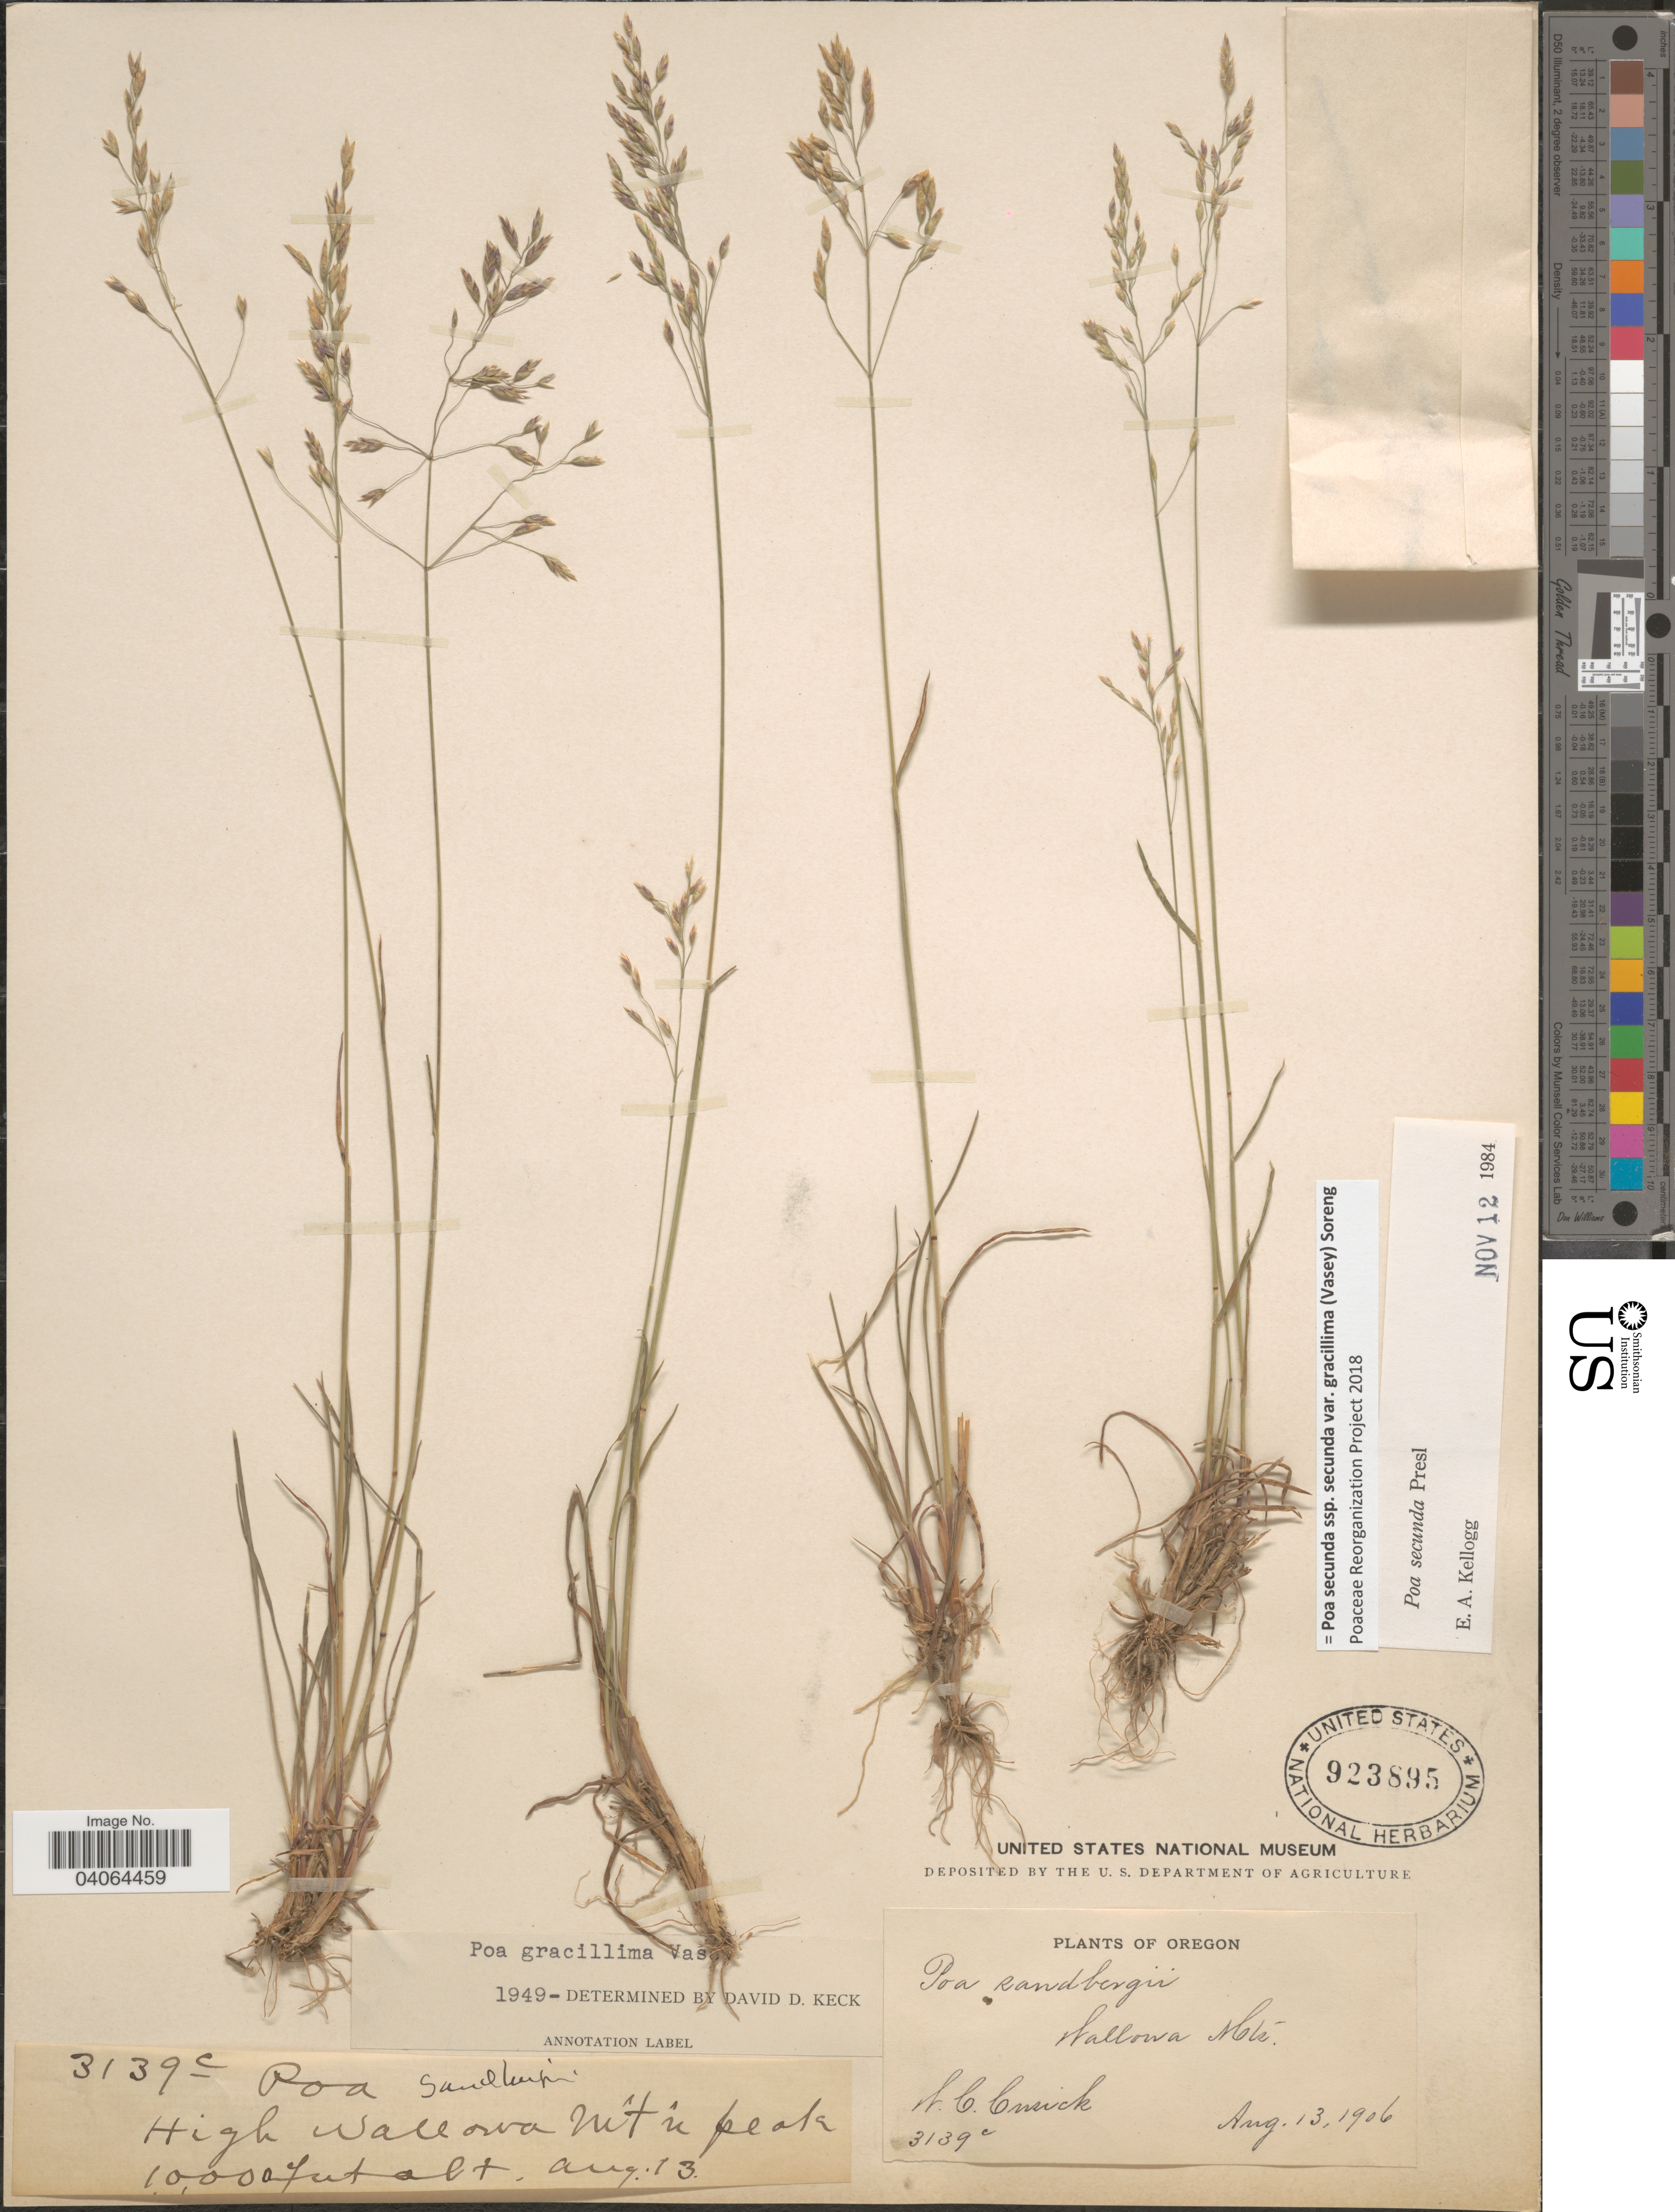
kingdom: Plantae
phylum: Tracheophyta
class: Liliopsida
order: Poales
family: Poaceae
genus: Poa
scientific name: Poa secunda subsp. secunda var. gracillima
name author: (Vasey) Soreng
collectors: W. C. Cusick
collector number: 3139c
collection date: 1906-08-13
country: United States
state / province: Oregon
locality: High Wallowa Mtn peak.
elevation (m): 3048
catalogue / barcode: US 923895